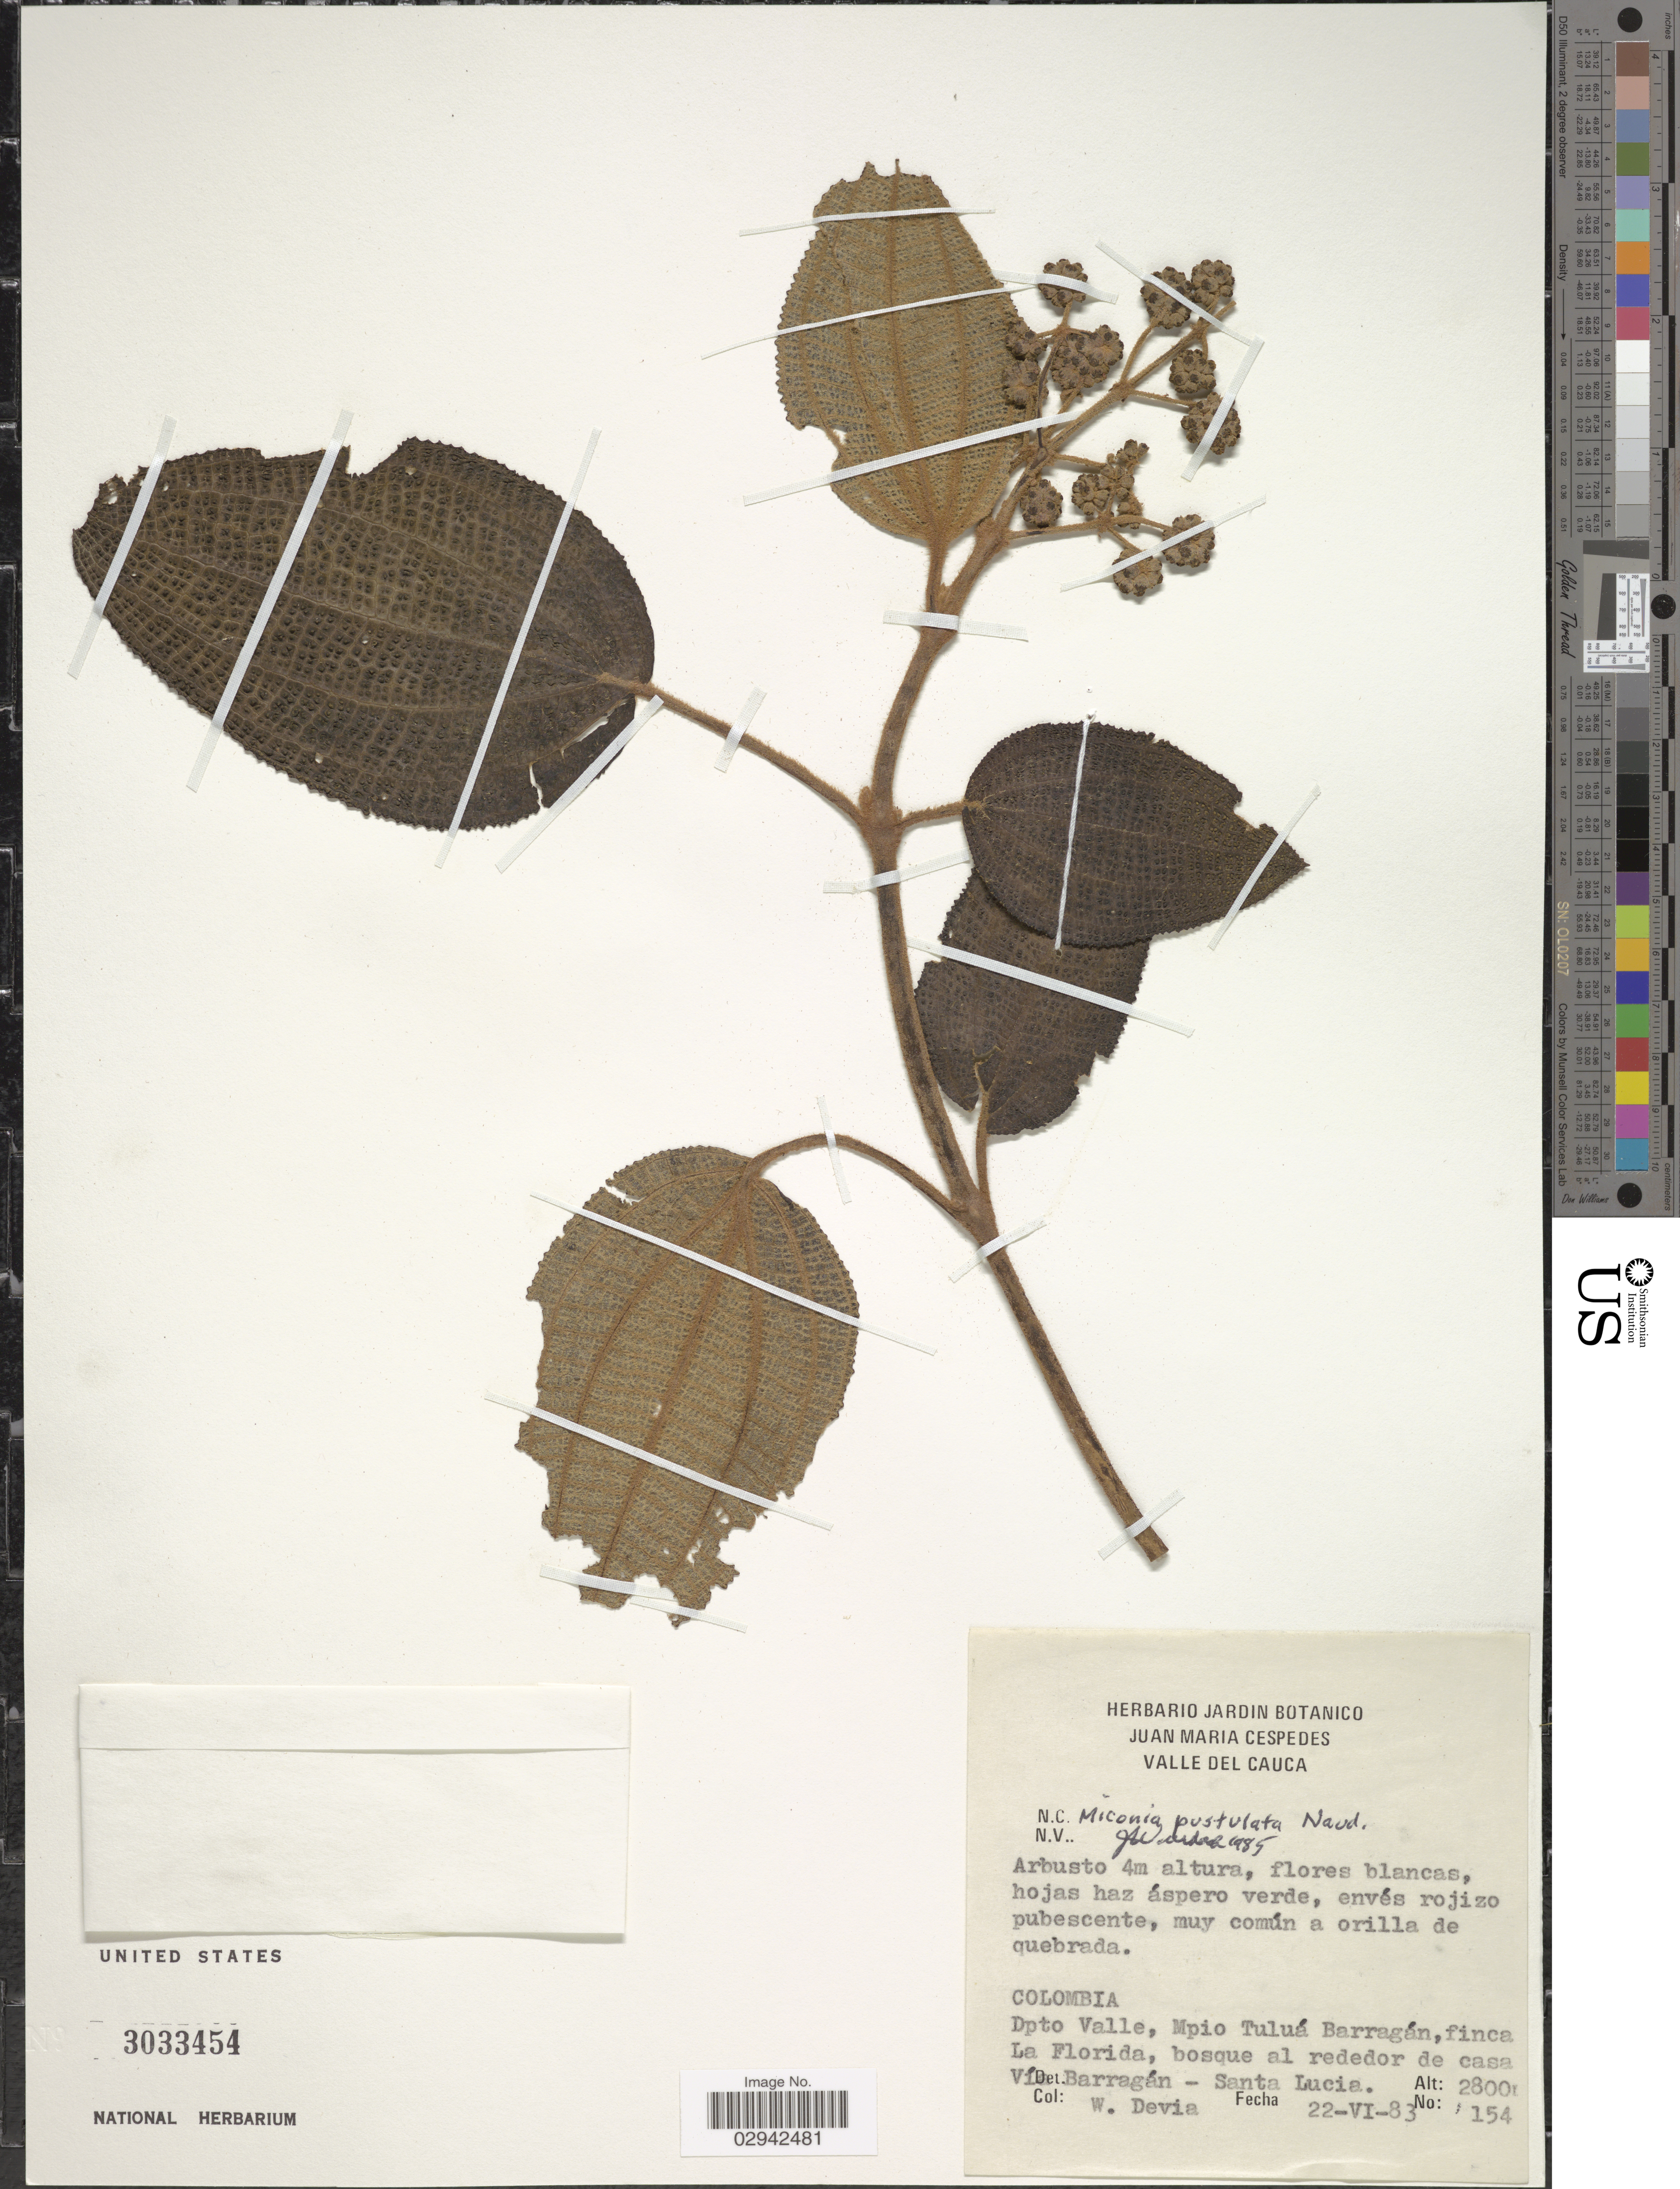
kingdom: Plantae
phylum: Tracheophyta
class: Magnoliopsida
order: Myrtales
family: Melastomataceae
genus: Miconia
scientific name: Miconia pustulata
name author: Naudin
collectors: W. Devia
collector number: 154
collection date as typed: Transcribed d/m/y: 22/6/83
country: Colombia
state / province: Valle del Cauca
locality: Dpto Valle, Mpio Tuluá Barragán, finca La Florida, bosque al rededor de casa Vía Barragán - Santa Lucia.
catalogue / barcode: US 3033454